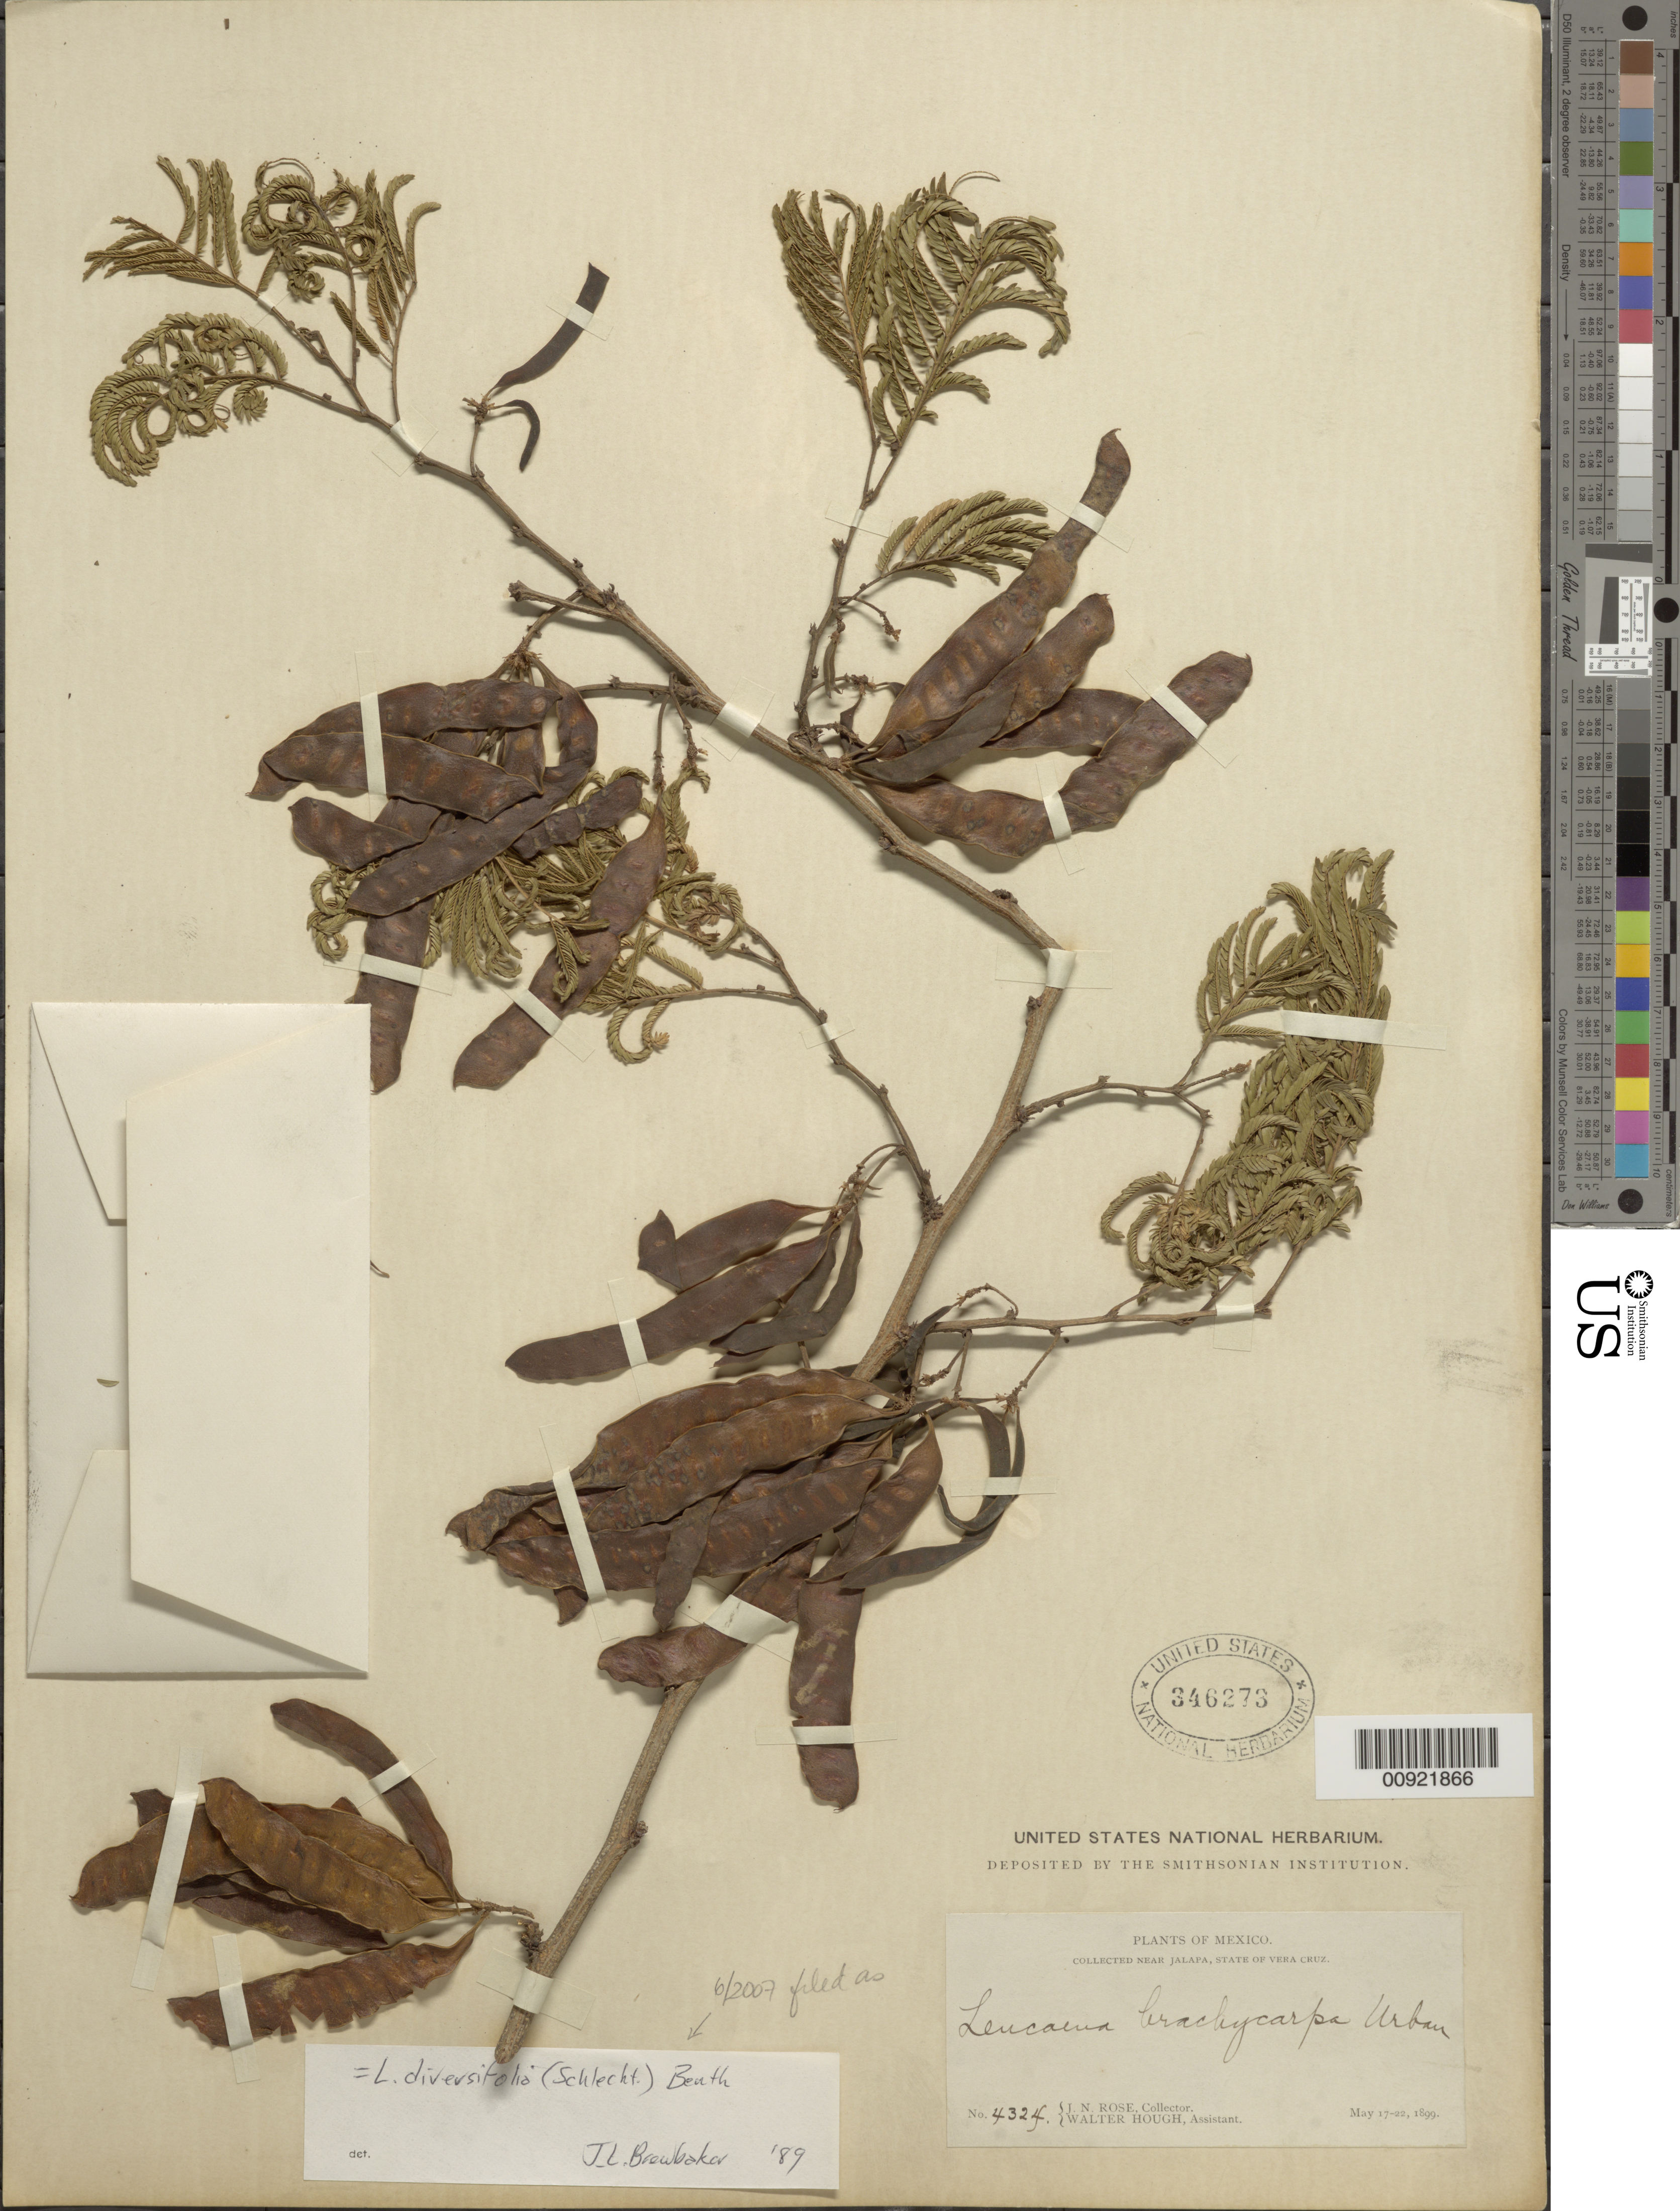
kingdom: Plantae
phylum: Tracheophyta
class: Magnoliopsida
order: Fabales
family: Fabaceae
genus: Leucaena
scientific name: Leucaena diversifolia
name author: (Schltdl.) Benth.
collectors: J. N. Rose & W. Hough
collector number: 4324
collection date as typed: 17 May 1899 to 22 May 1899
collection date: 1899-05-17/1899-05-22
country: Mexico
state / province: Veracruz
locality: Near Jalapa, State of Veracruz.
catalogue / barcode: US 346273